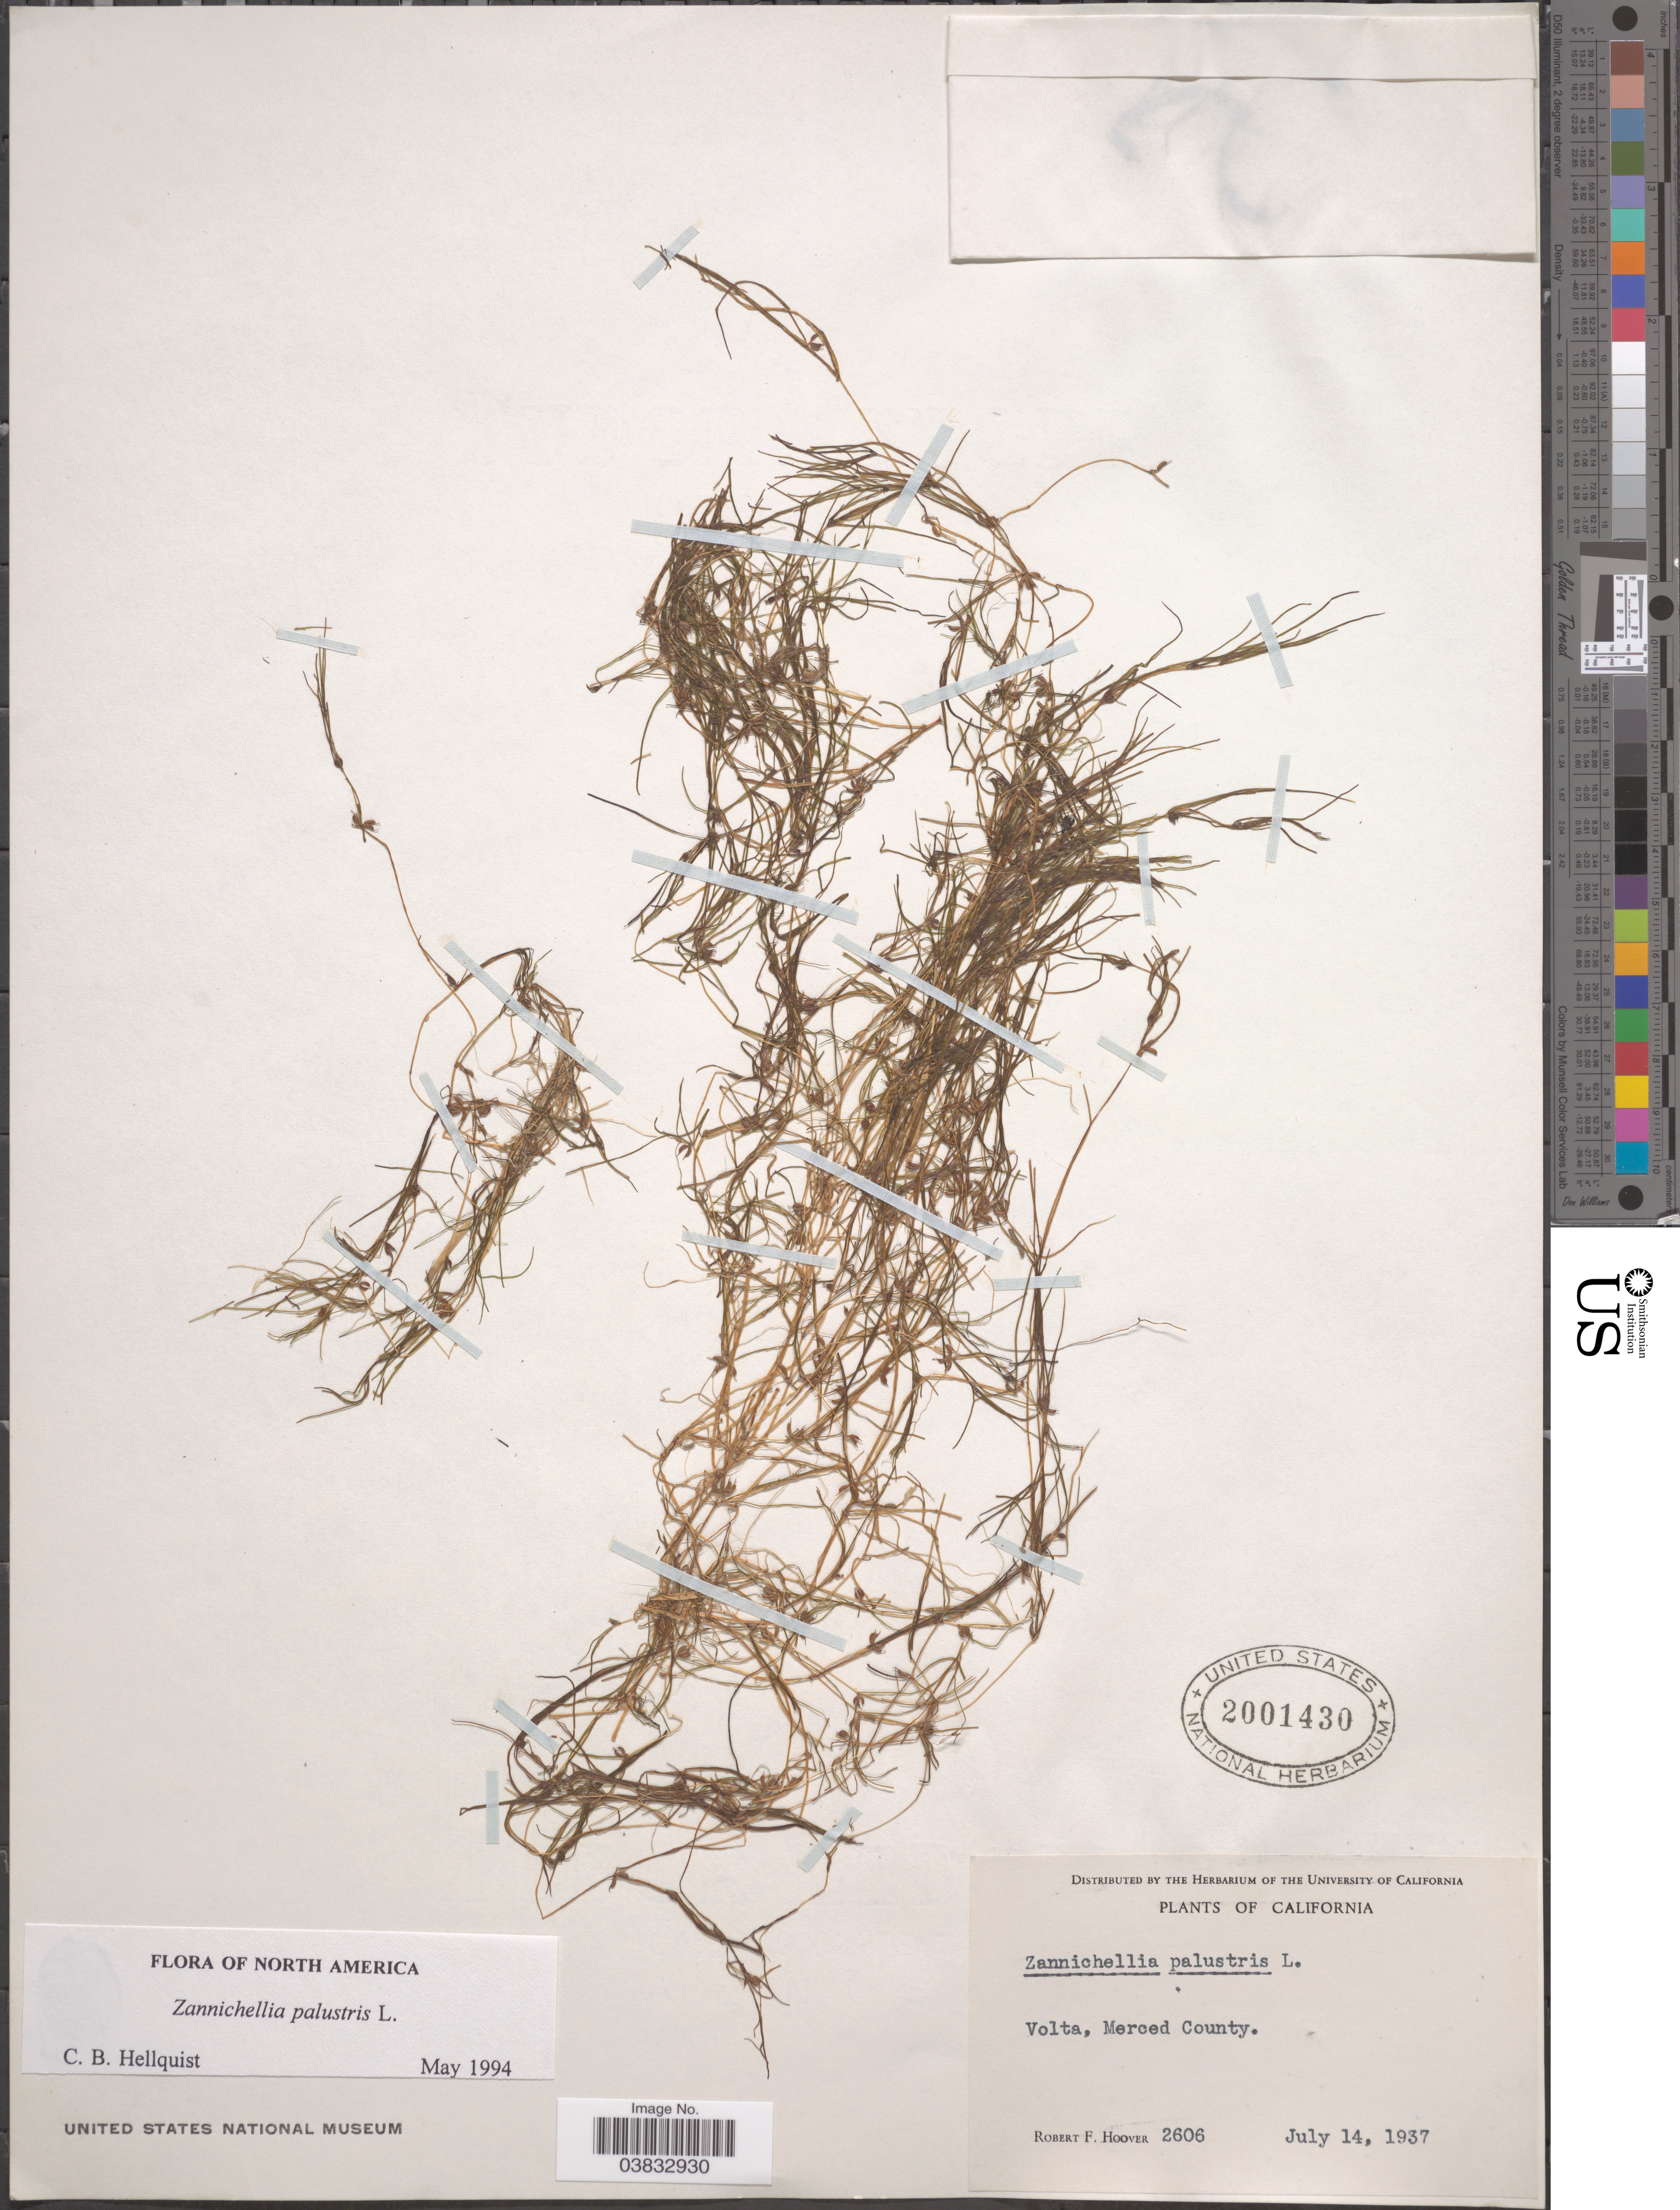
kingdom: Plantae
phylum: Tracheophyta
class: Liliopsida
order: Alismatales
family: Potamogetonaceae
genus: Zannichellia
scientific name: Zannichellia palustris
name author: L.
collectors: R. F. Hoover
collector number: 2606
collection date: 1937-07-14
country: United States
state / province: California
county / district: Merced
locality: Volta, Merced County.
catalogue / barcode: US 2001430